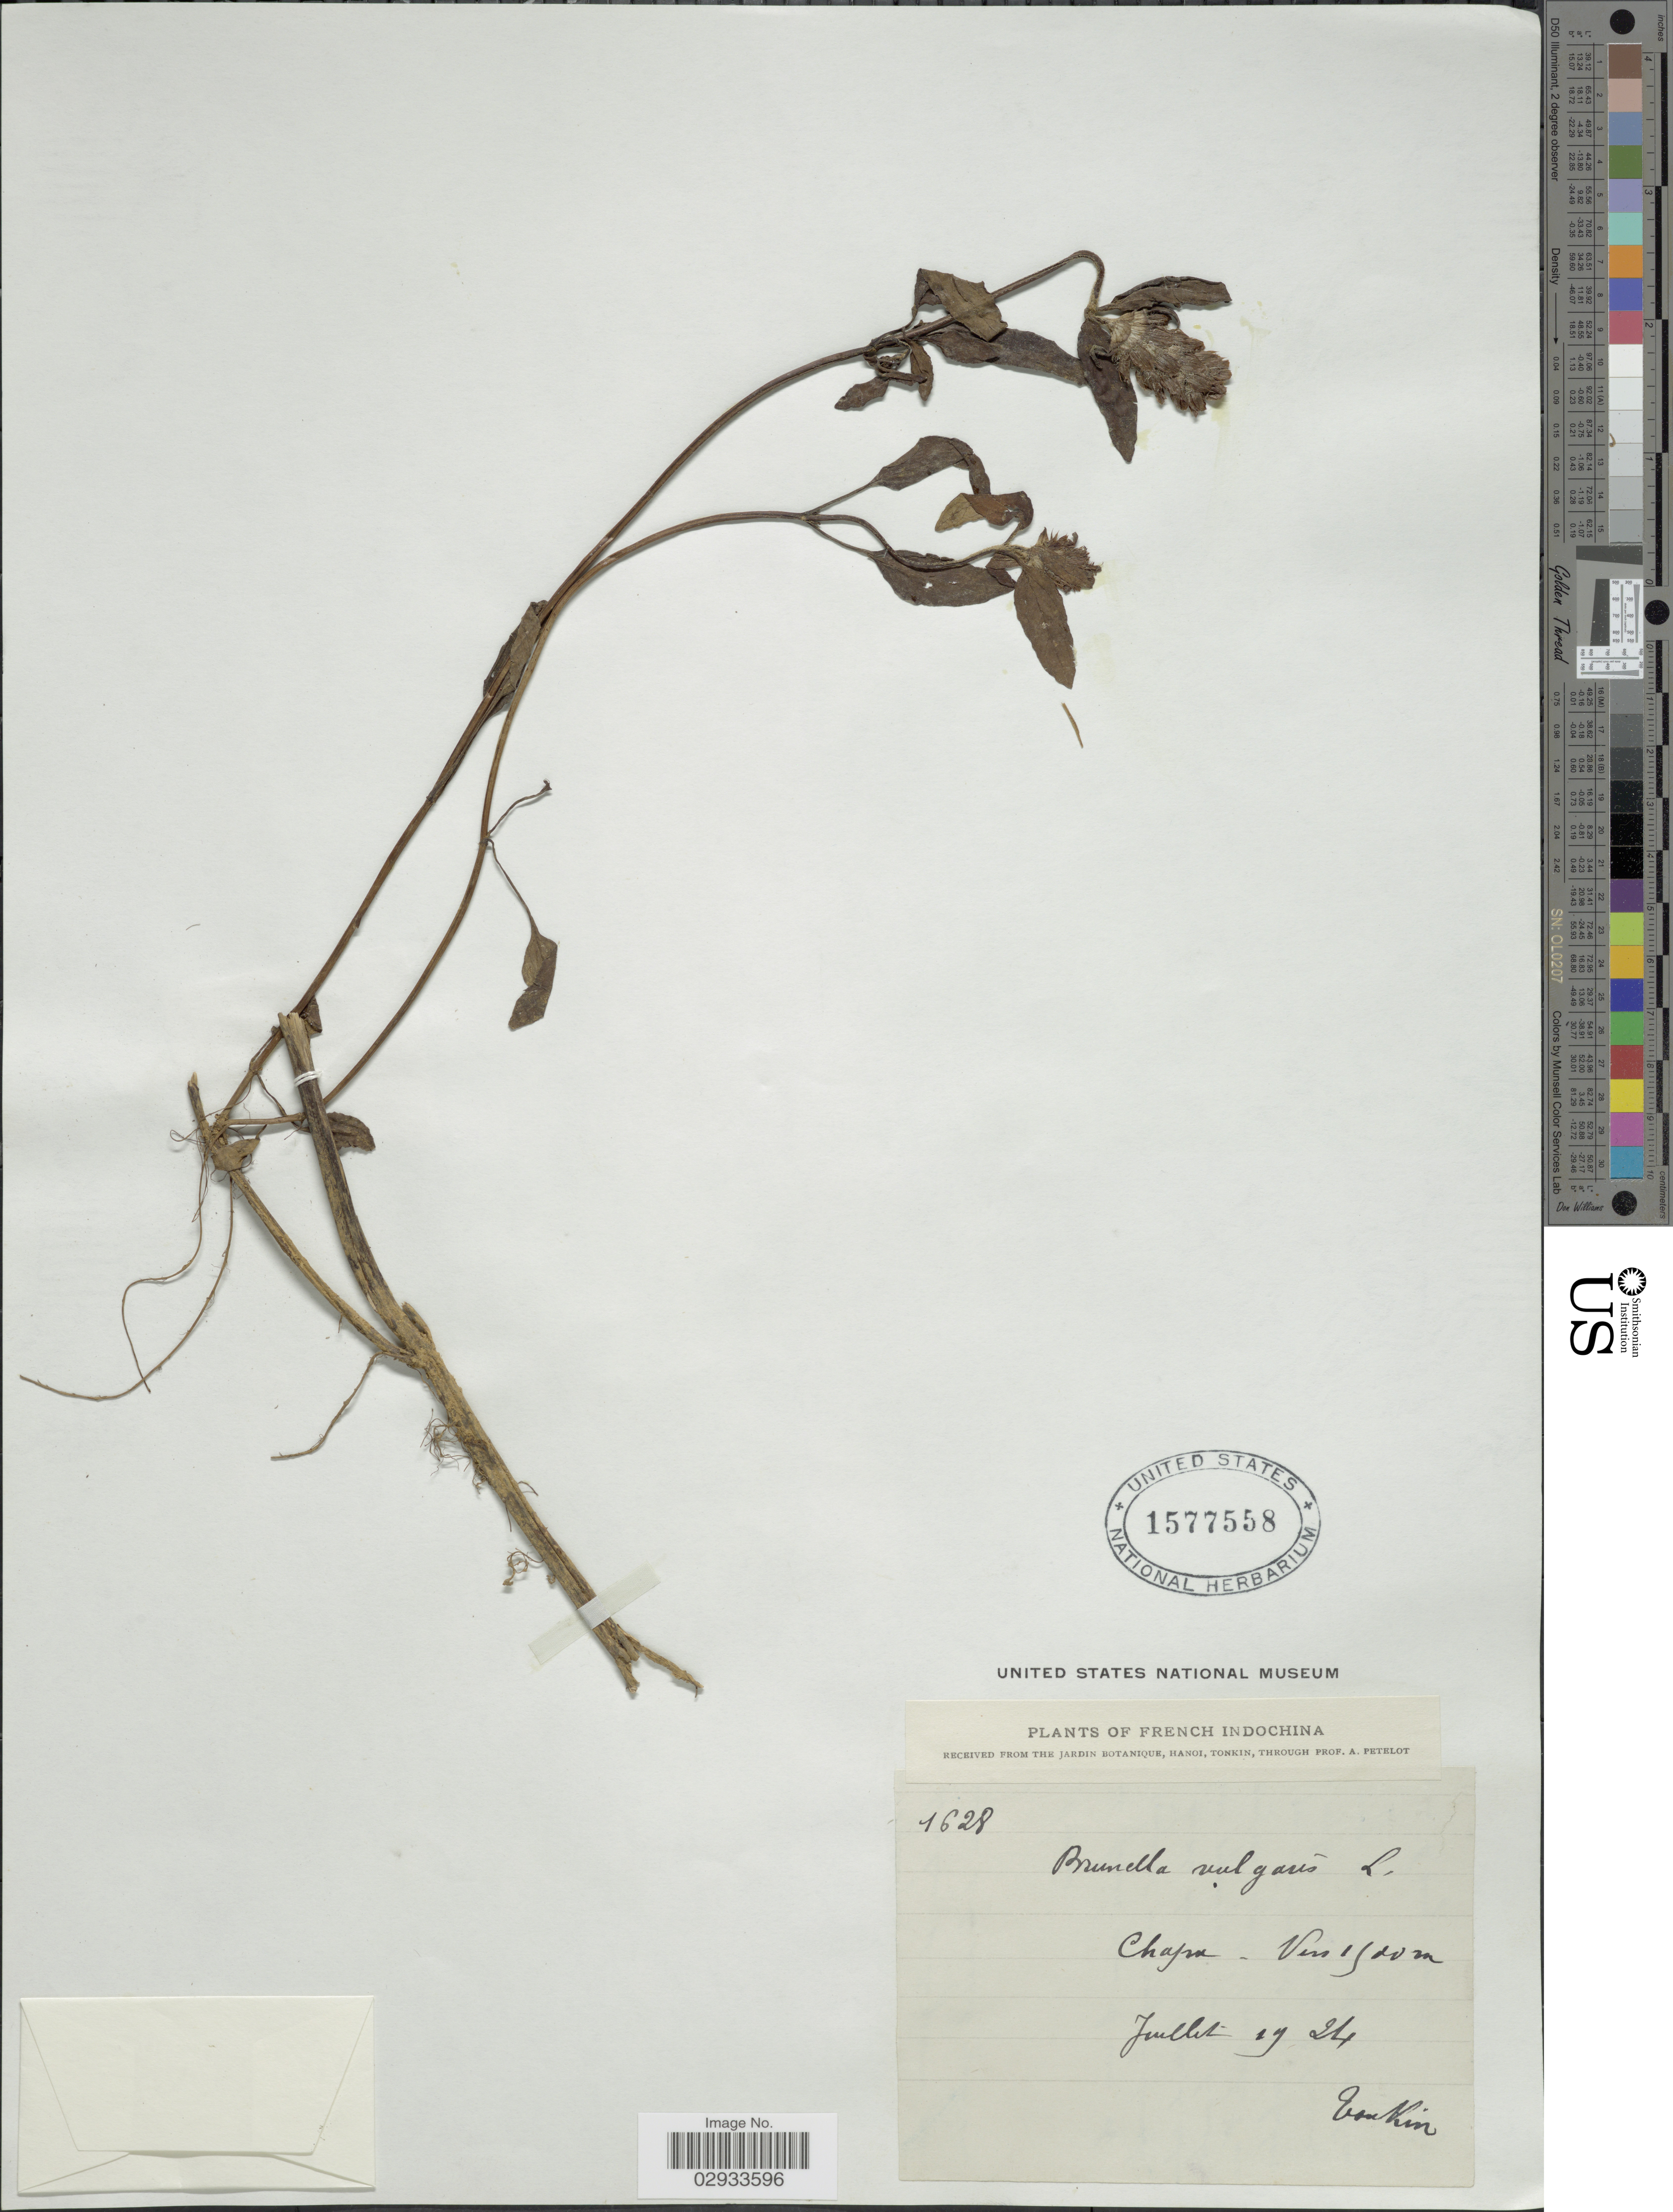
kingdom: Plantae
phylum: Tracheophyta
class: Magnoliopsida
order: Lamiales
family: Lamiaceae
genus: Prunella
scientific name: Prunella vulgaris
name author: L.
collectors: A. Petelot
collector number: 1628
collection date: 1924-07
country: Vietnam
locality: Tonkin. Chapa.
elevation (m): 1500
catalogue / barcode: US 1577558